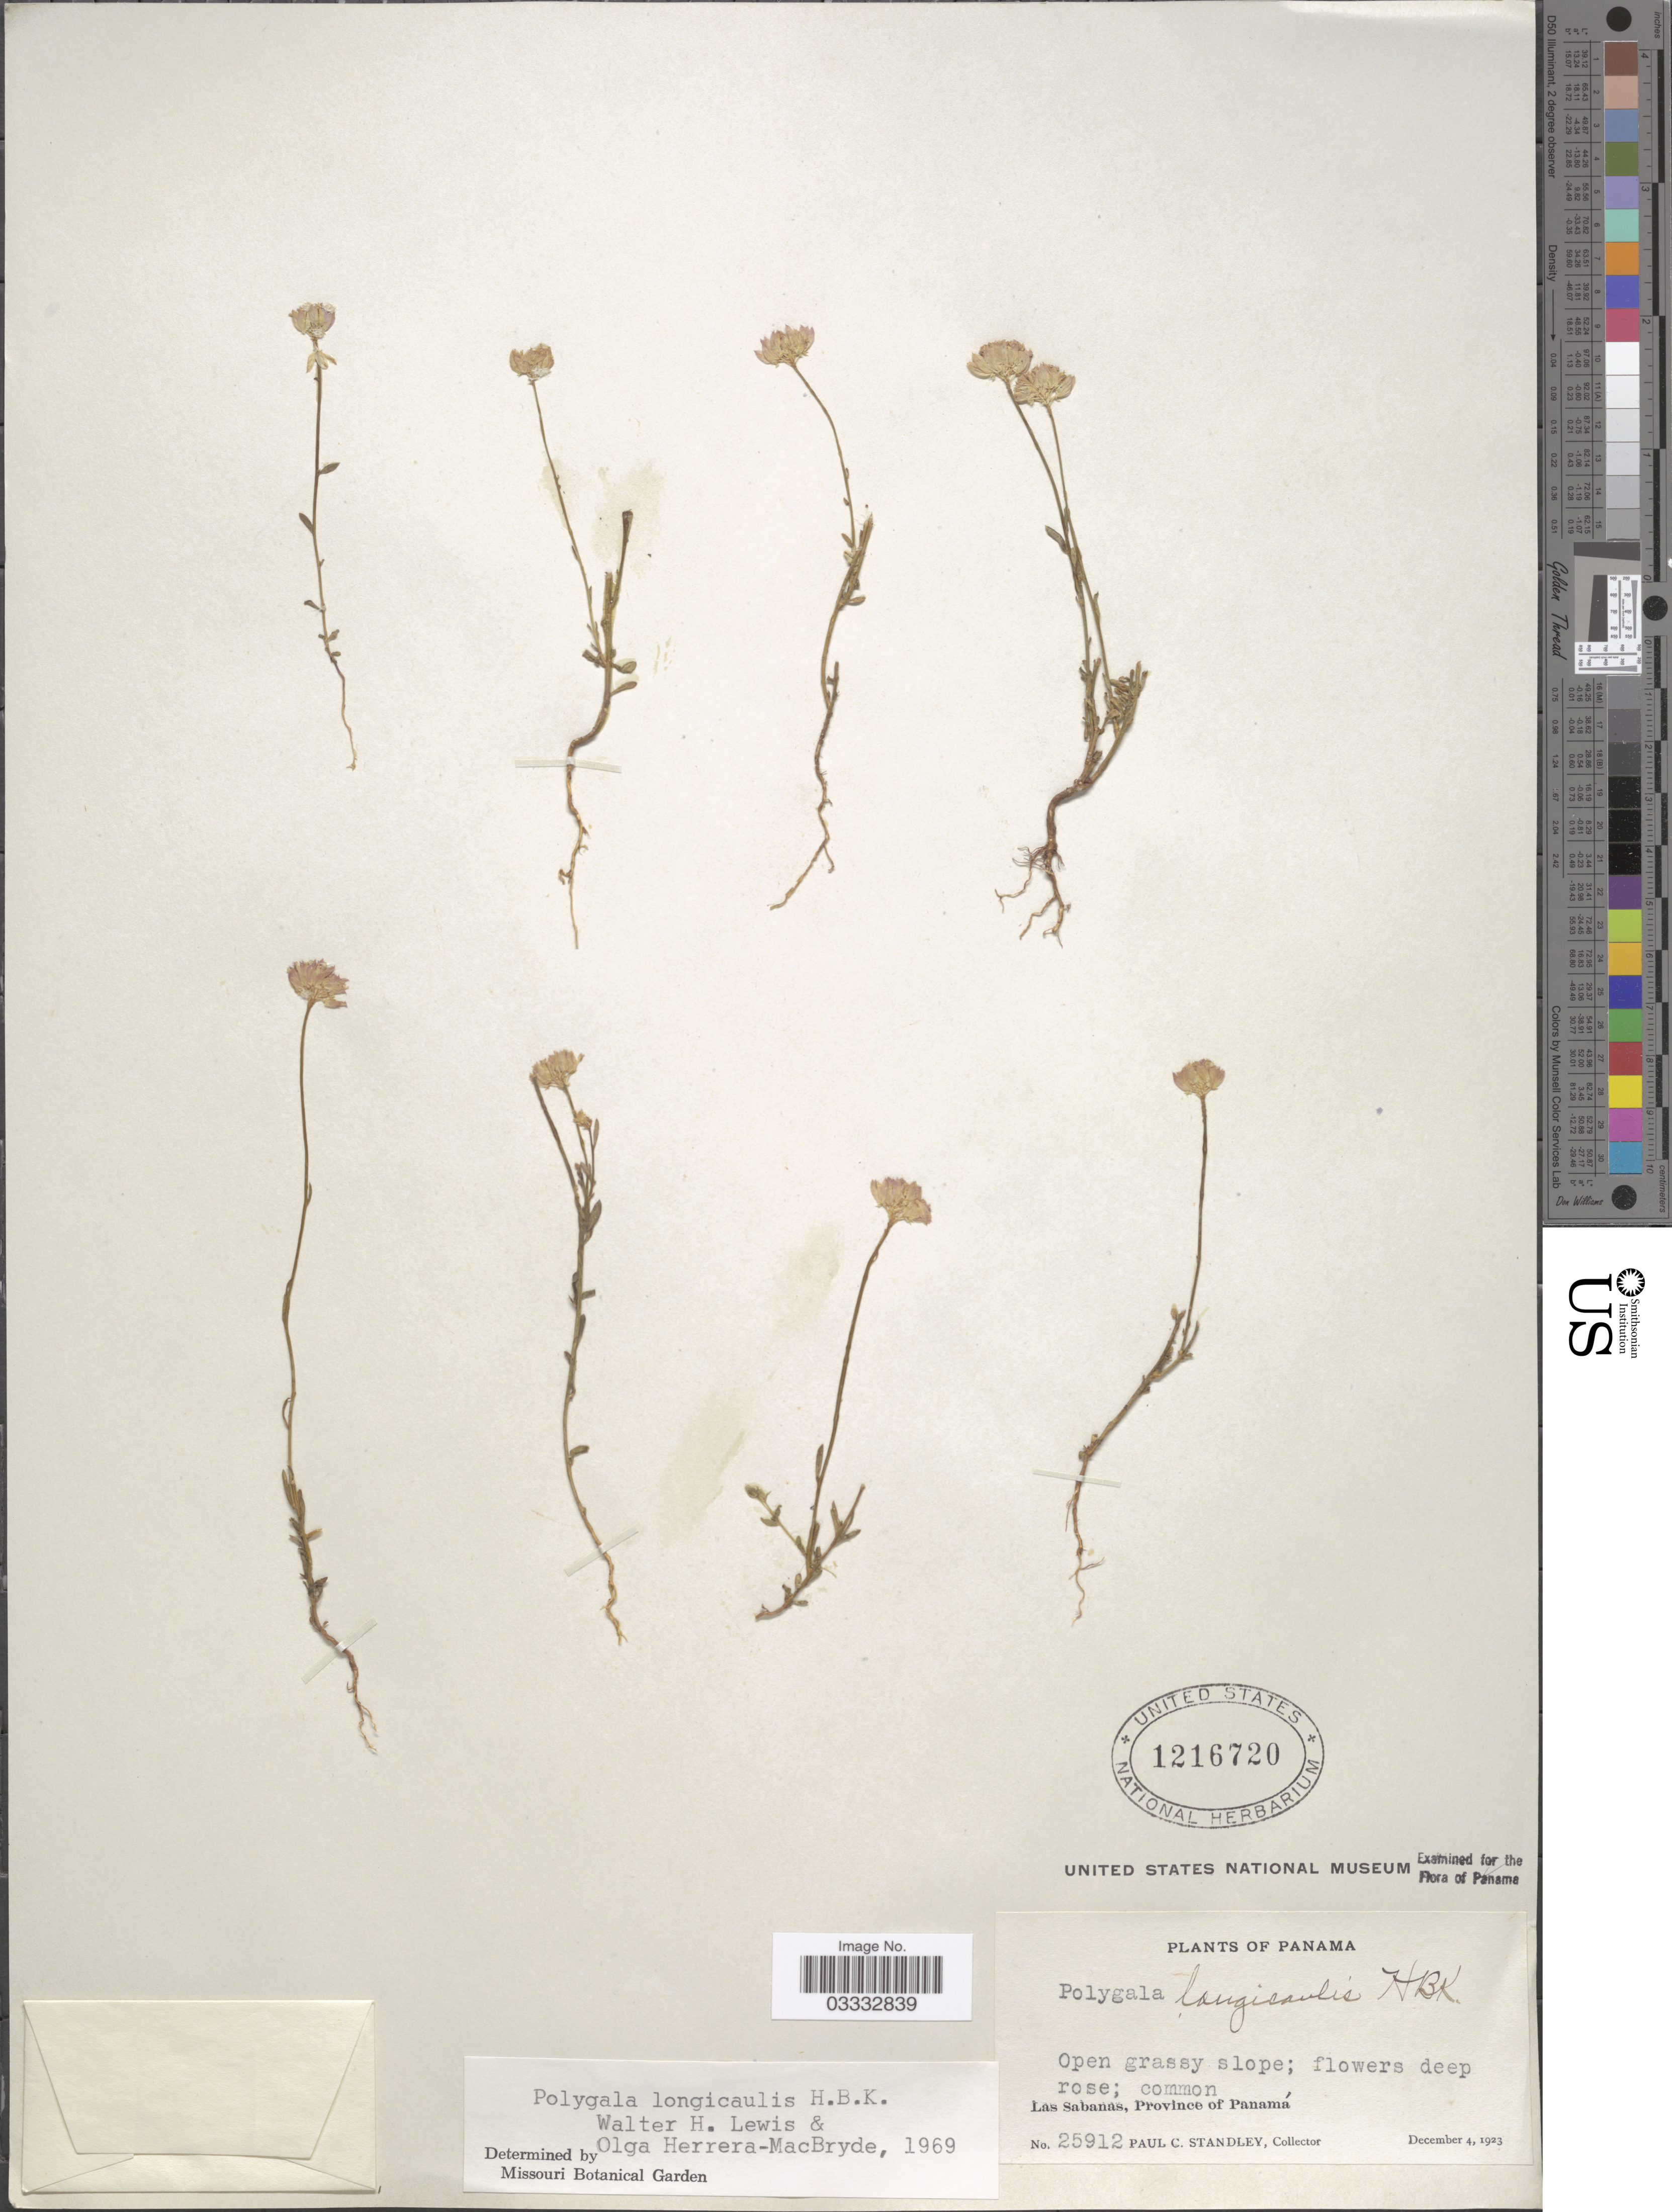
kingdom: Plantae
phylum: Tracheophyta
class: Magnoliopsida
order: Fabales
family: Polygalaceae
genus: Polygala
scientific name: Polygala longicaulis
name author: Kunth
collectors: P. C. Standley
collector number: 25912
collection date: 1923-12-04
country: Panama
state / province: Panamá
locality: Las Sabanas.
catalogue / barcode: US 1216720